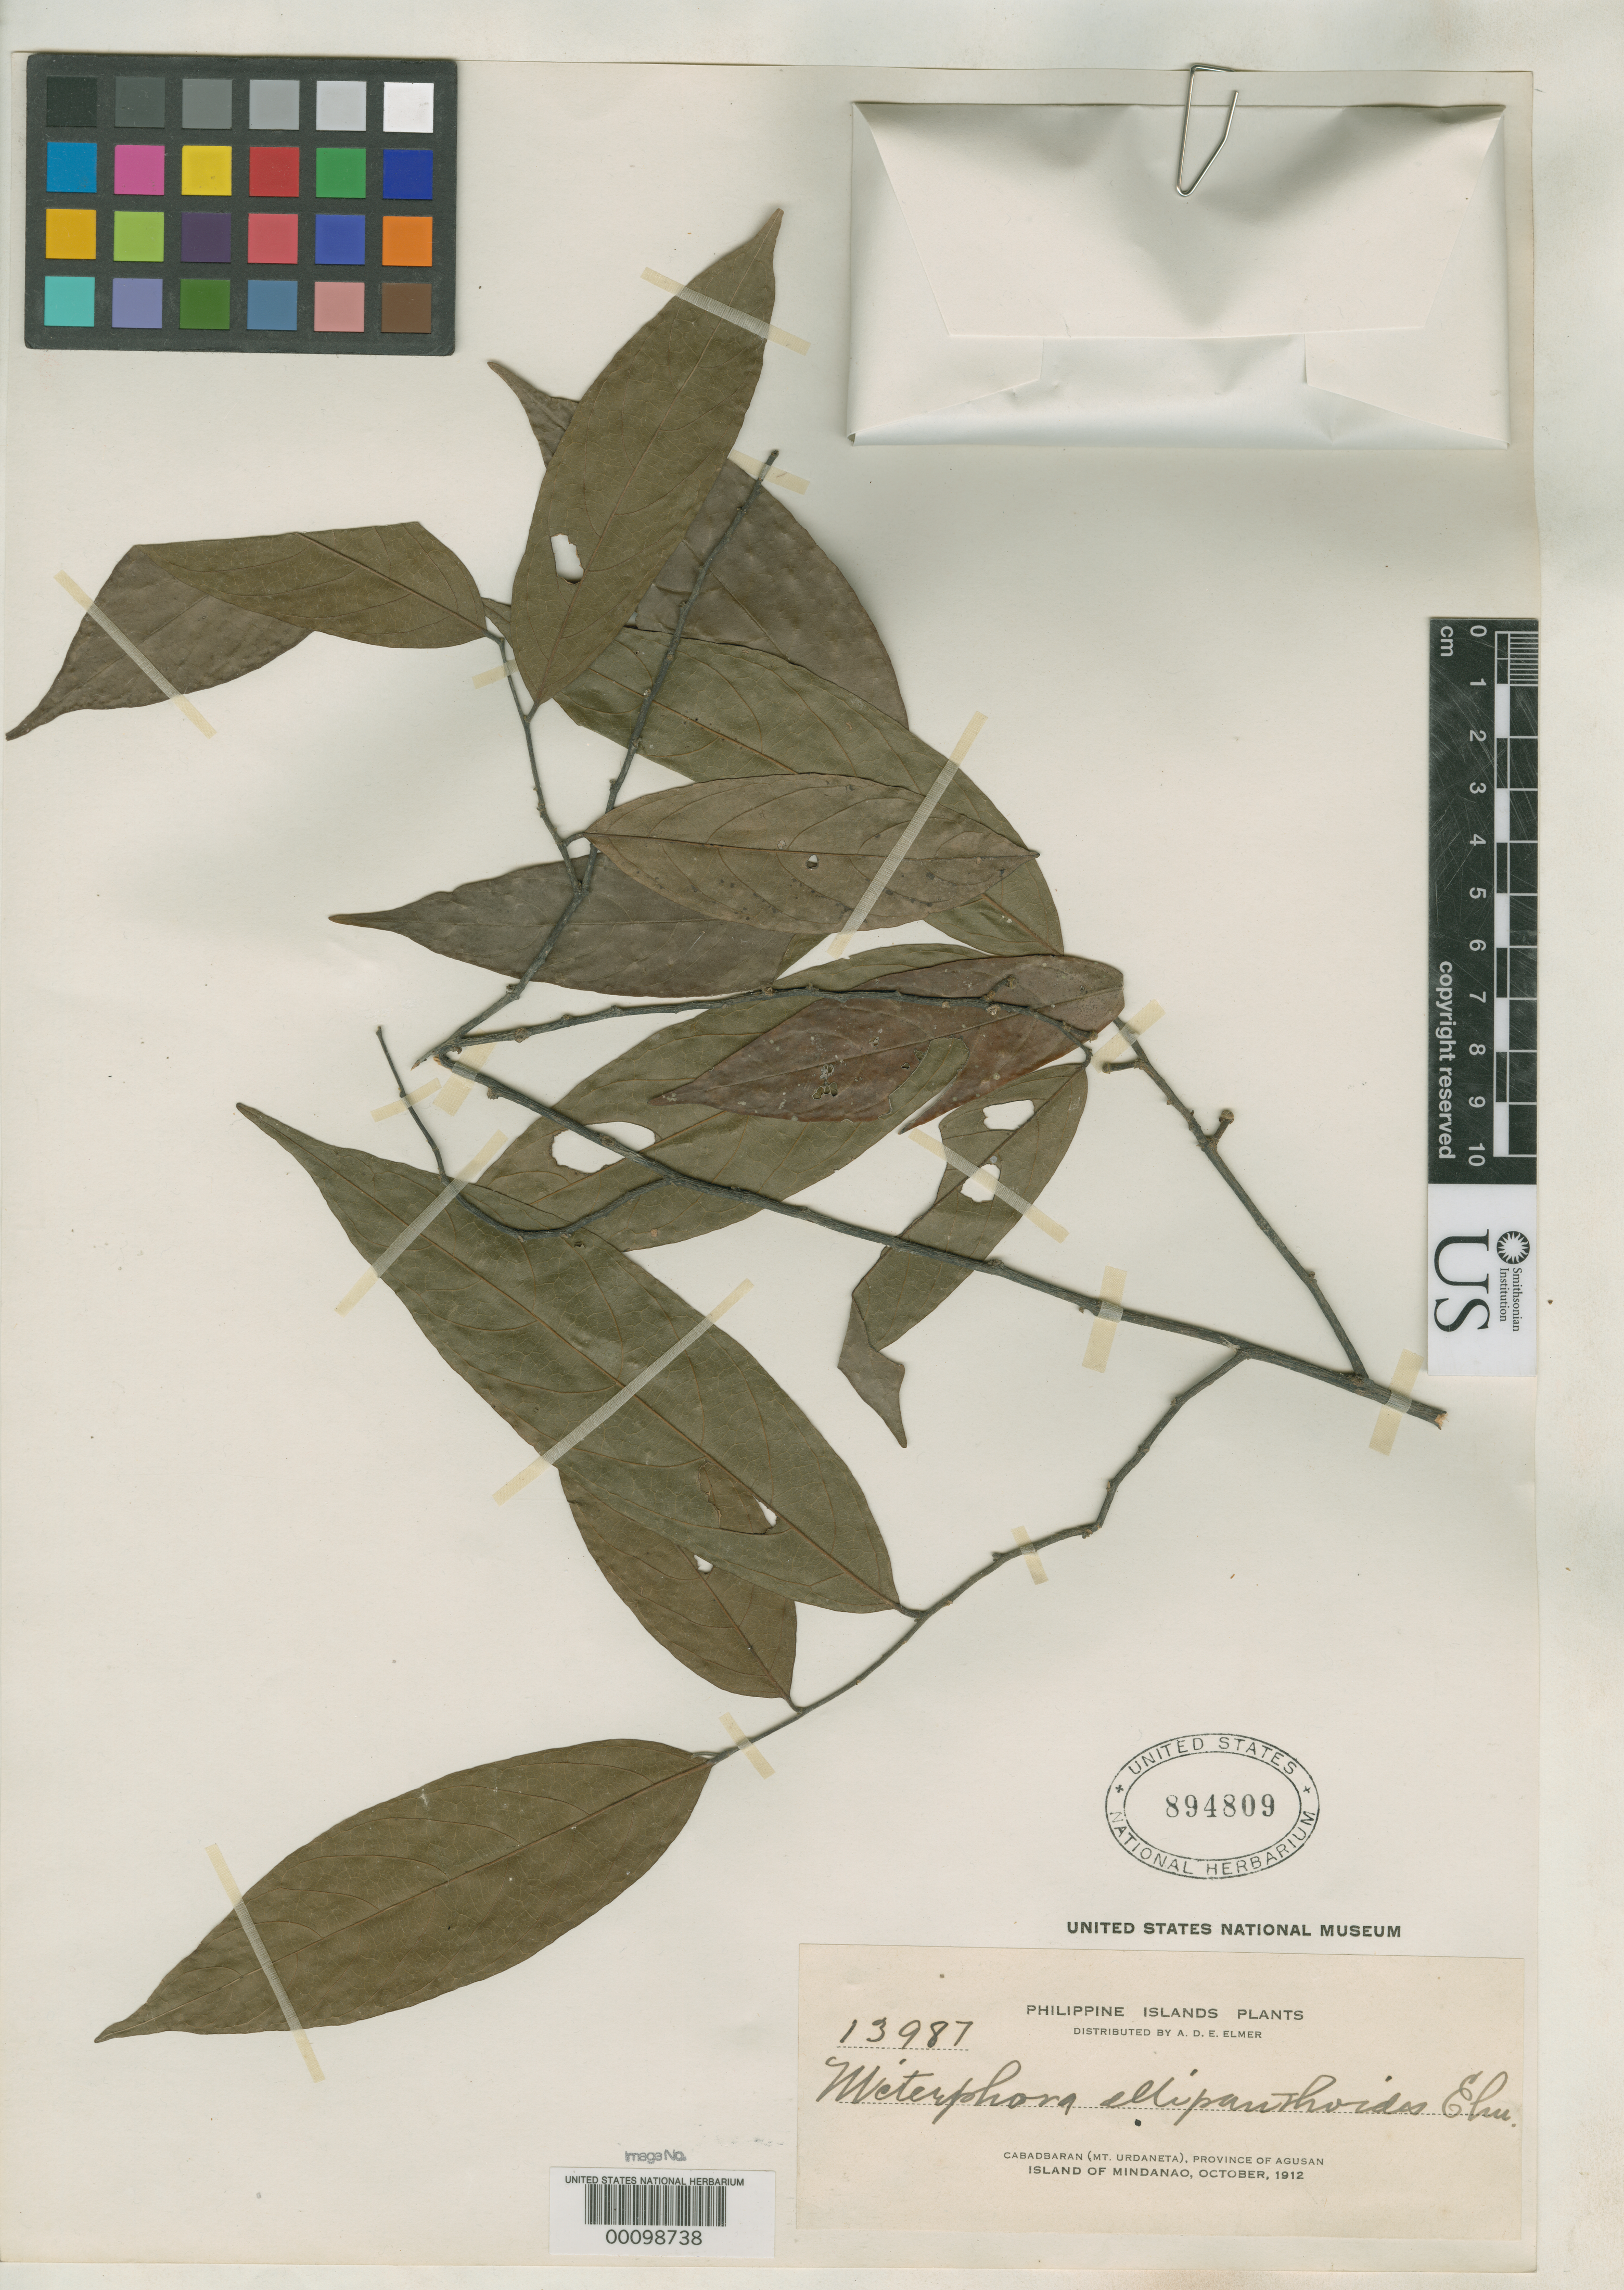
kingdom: Plantae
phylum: Tracheophyta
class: Magnoliopsida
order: Magnoliales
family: Annonaceae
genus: Mitrephora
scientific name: Mitrephora ellipanthoides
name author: Elmer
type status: Isotype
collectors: A. D. E. Elmer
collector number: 13987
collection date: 1912-10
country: Philippines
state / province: Caraga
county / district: Agusan del Norte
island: Mindanao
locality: Cabadbaran (Mt. Urdaneta), Province of Agusan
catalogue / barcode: US 894809